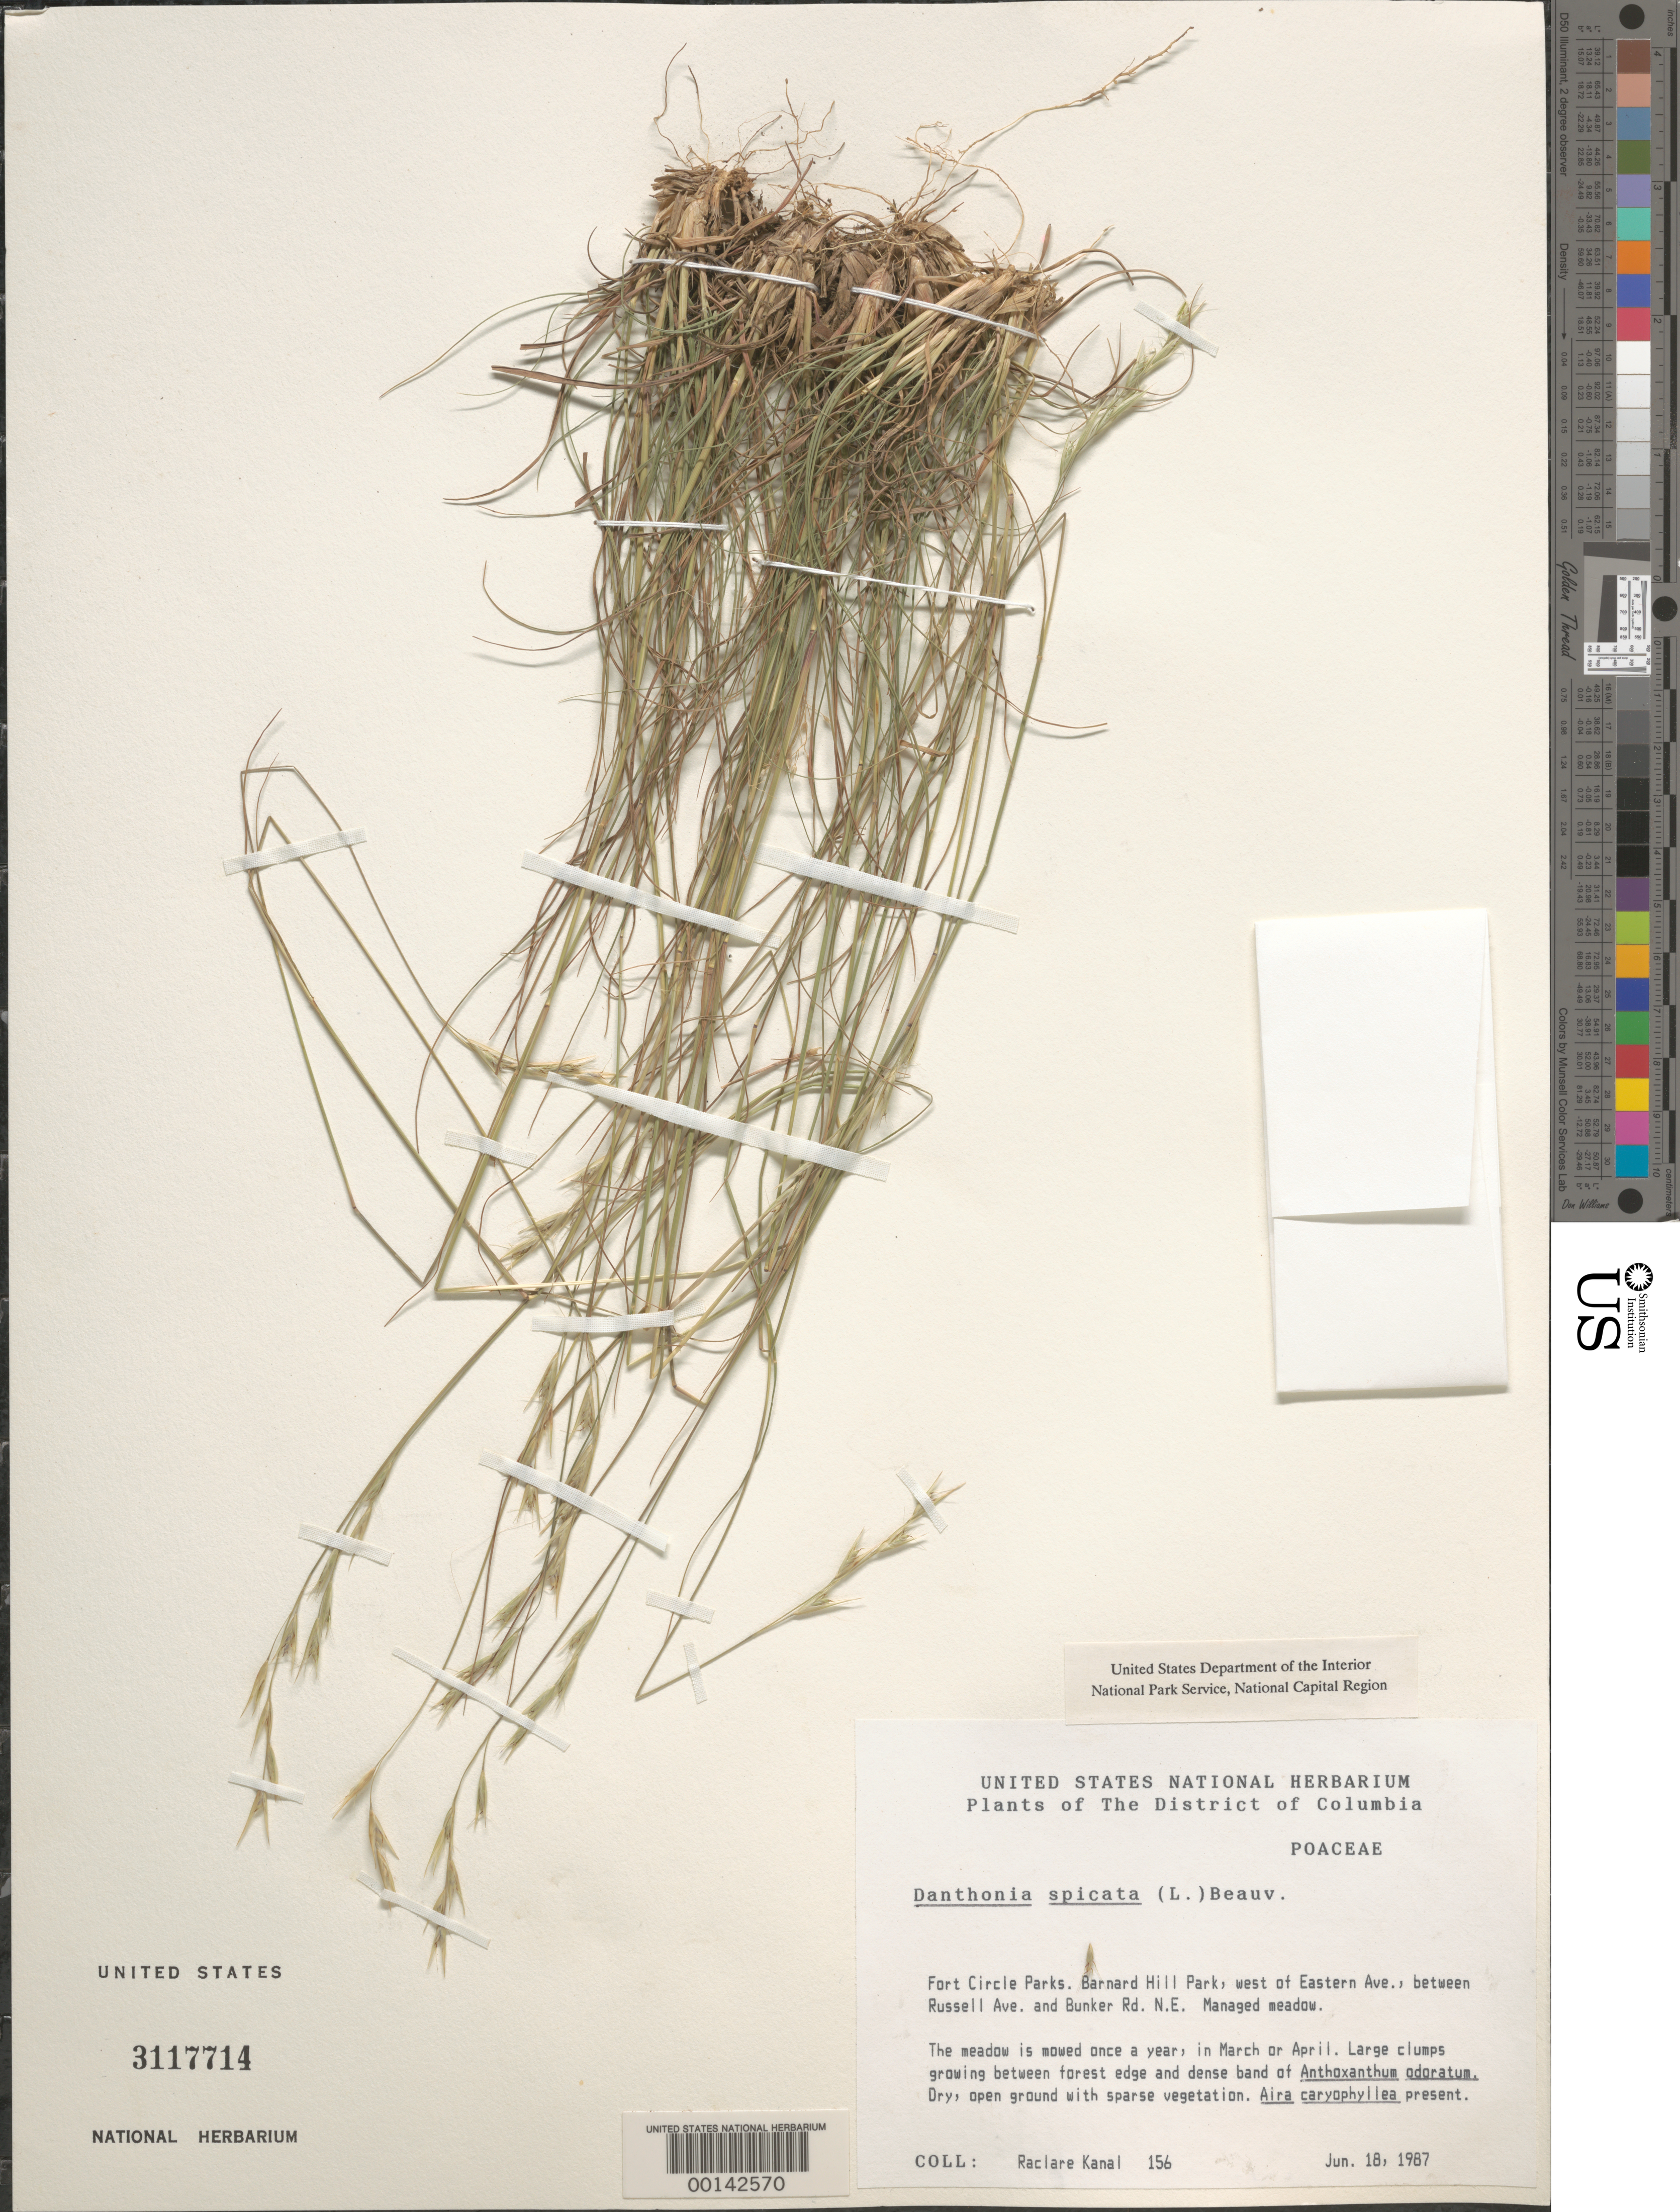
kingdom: Plantae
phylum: Tracheophyta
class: Liliopsida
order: Poales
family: Poaceae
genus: Danthonia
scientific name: Danthonia spicata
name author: (L.) P. Beauv. ex Roem. & Schult.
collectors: R. Kanal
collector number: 156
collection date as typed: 18 Jun 1987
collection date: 1987-06-18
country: United States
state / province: District of Columbia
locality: Fort Circle Parks. Barnard Hill Park, west of Eastern Ave., Between Russell Ave. and Bunker Rd. NE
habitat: Managed meadow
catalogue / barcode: US 3117714